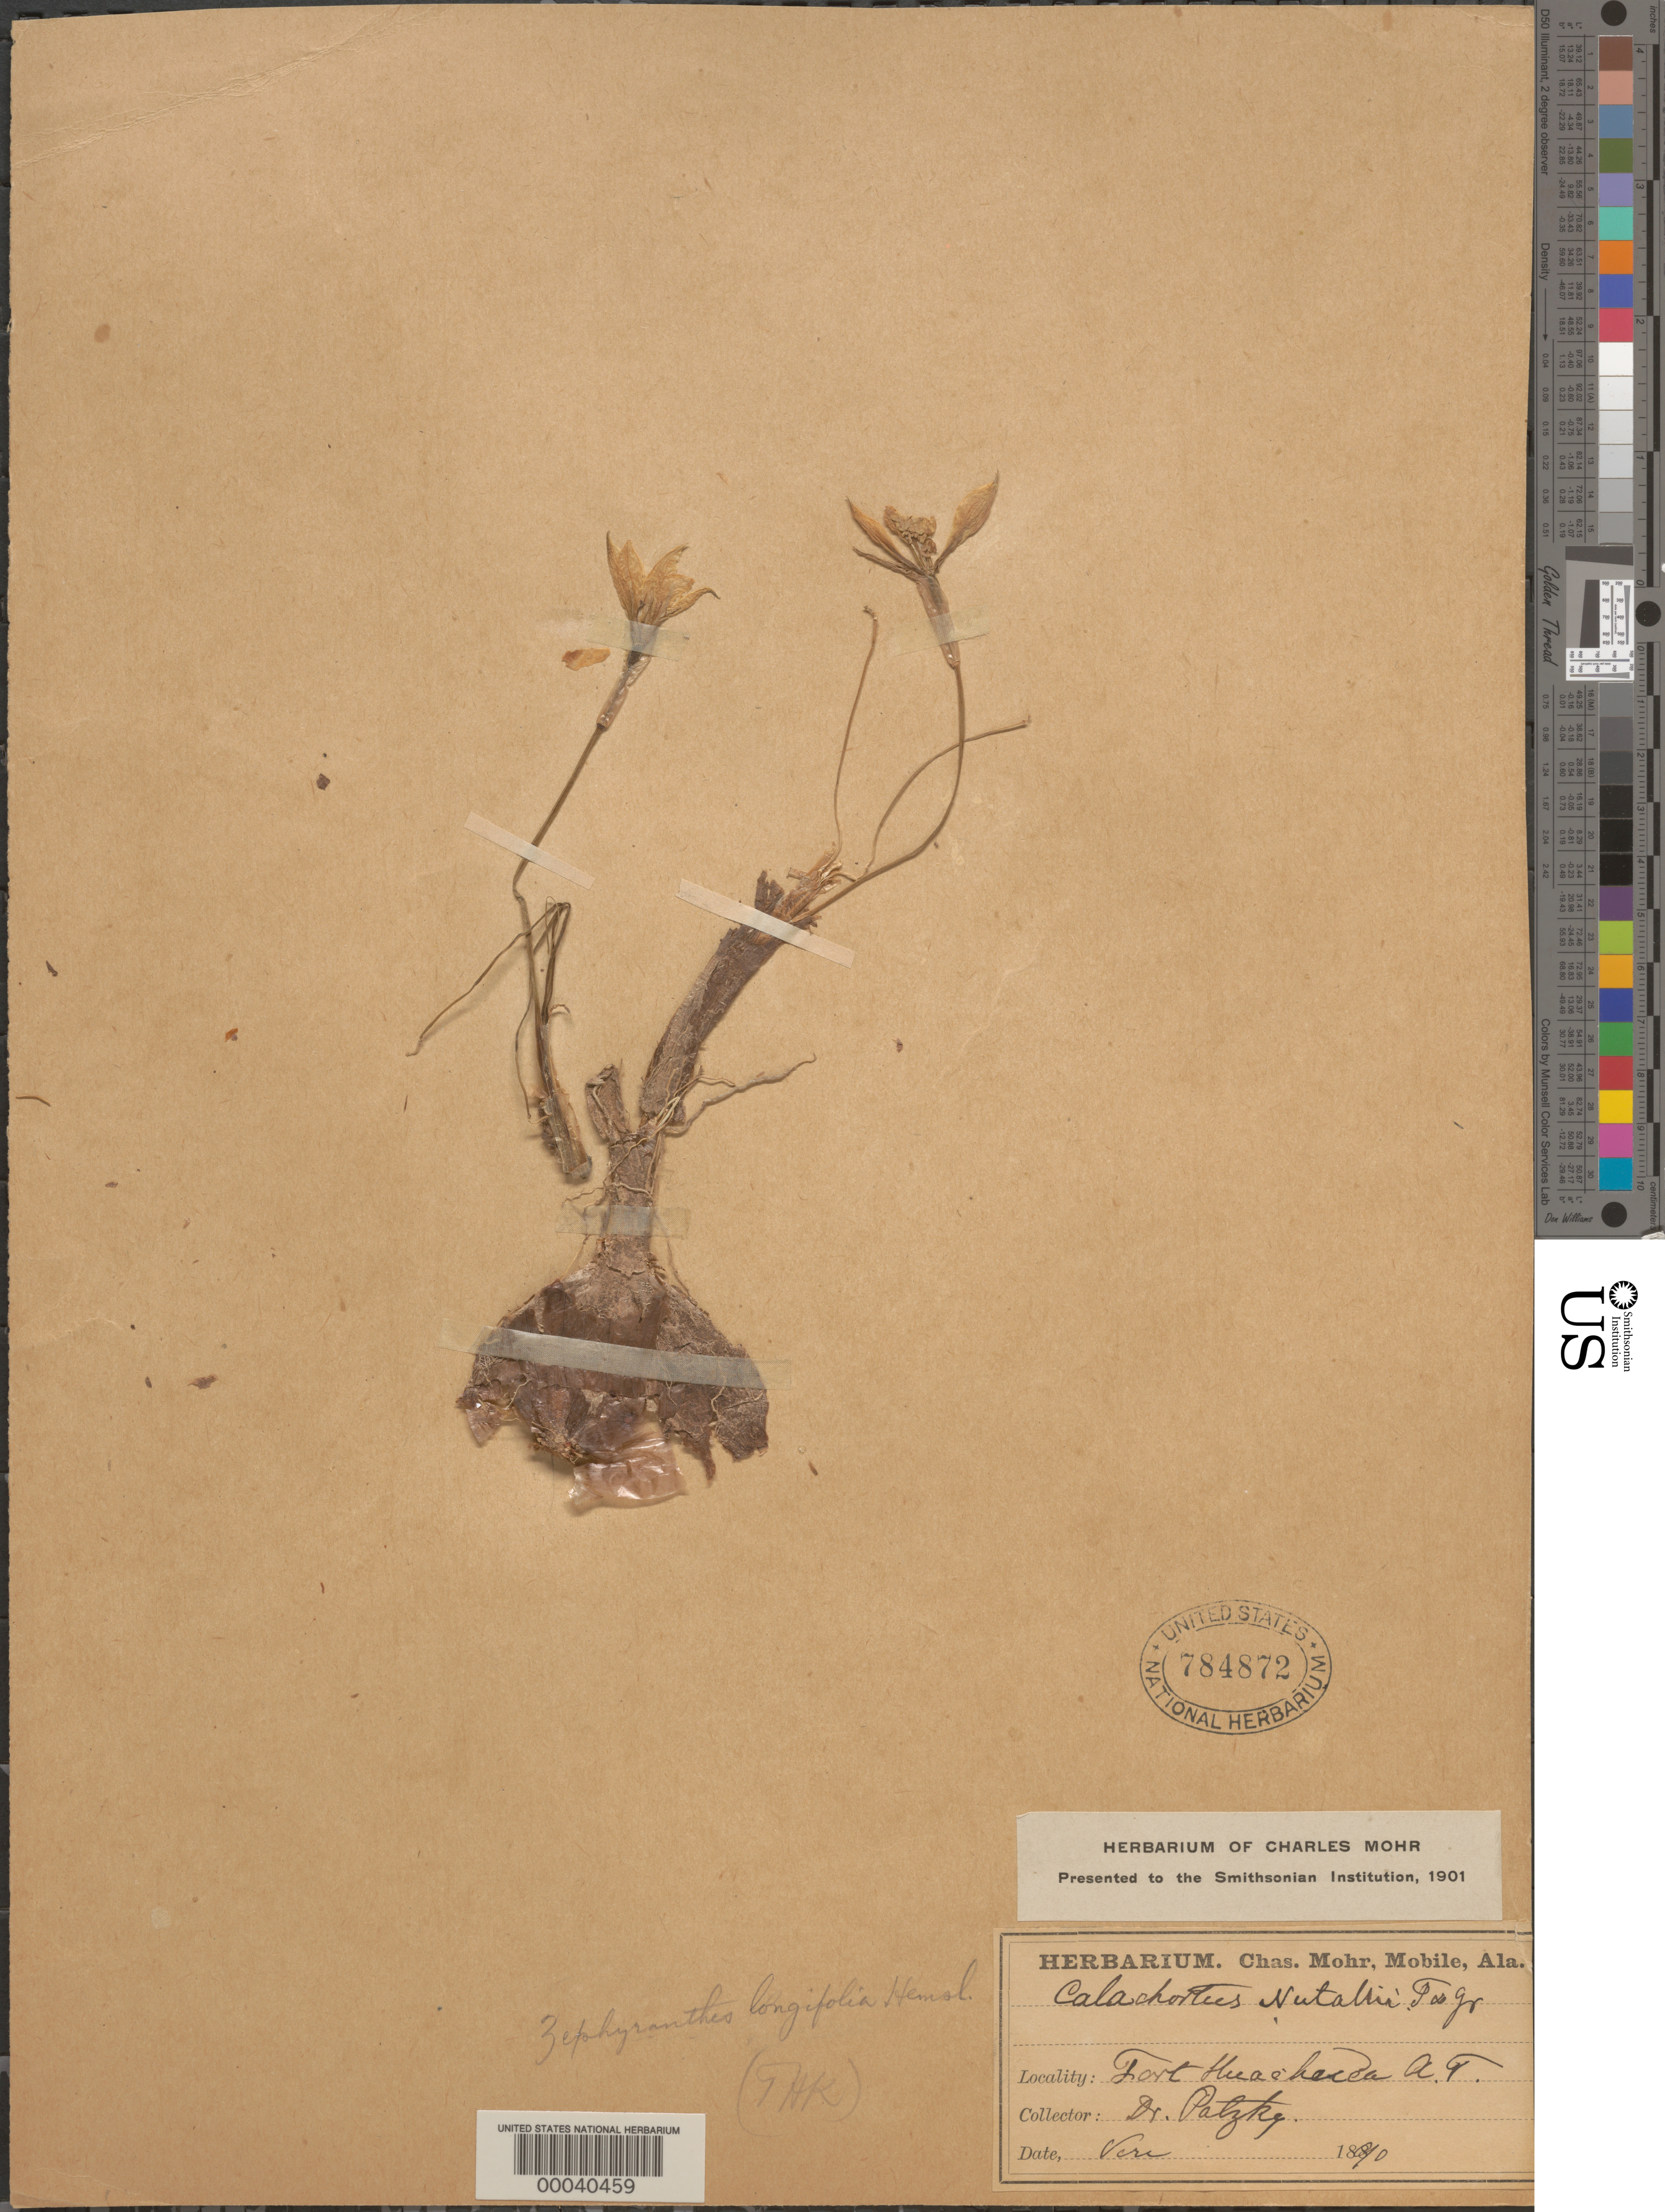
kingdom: Plantae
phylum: Tracheophyta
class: Liliopsida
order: Asparagales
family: Amaryllidaceae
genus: Zephyranthes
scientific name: Zephyranthes longifolia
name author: Hemsl.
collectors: -. Patzky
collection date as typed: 1890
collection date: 1890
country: United States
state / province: Arizona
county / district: Cochise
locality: Near fort huachuca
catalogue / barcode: US 784872